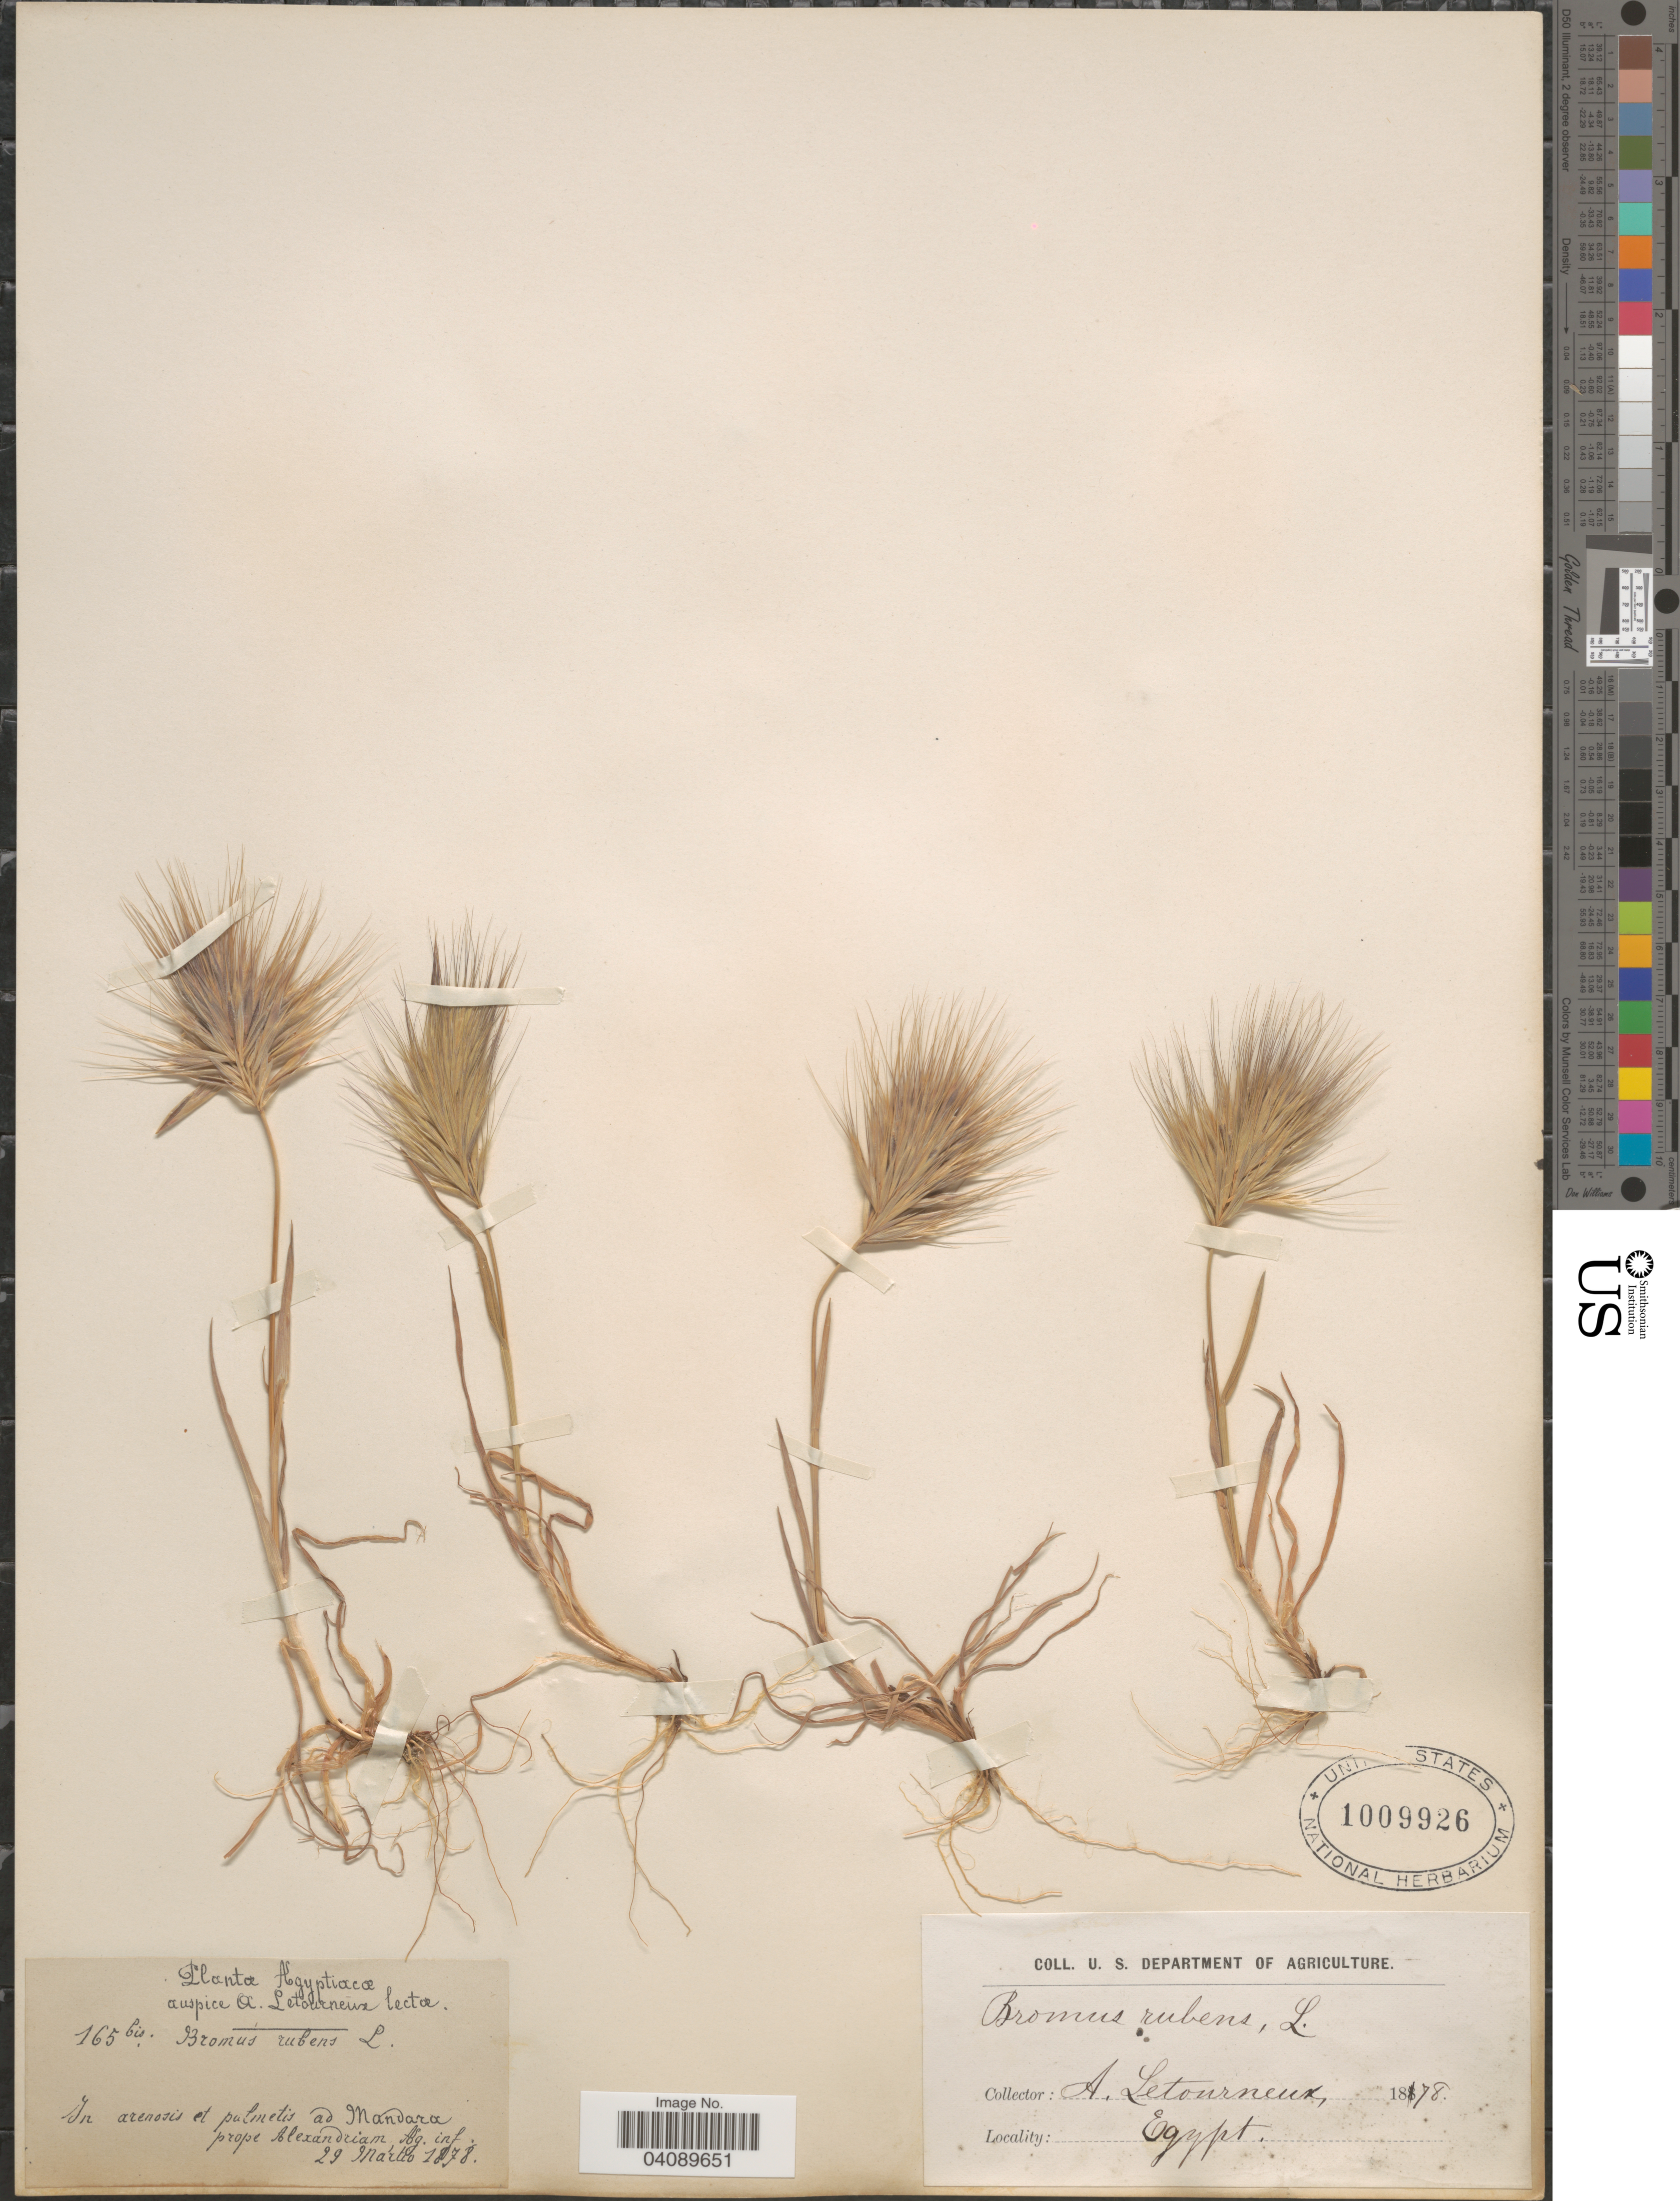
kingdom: Plantae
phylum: Tracheophyta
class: Liliopsida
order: Poales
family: Poaceae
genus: Bromus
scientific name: Bromus rubens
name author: L.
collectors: A. Letourneux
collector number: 165bis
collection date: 1878-03-29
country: Egypt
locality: Ægyptiacæ. In arenosis et palmetis ad Mandara prope Alexandriam, Æg. inf.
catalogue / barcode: US 1009926